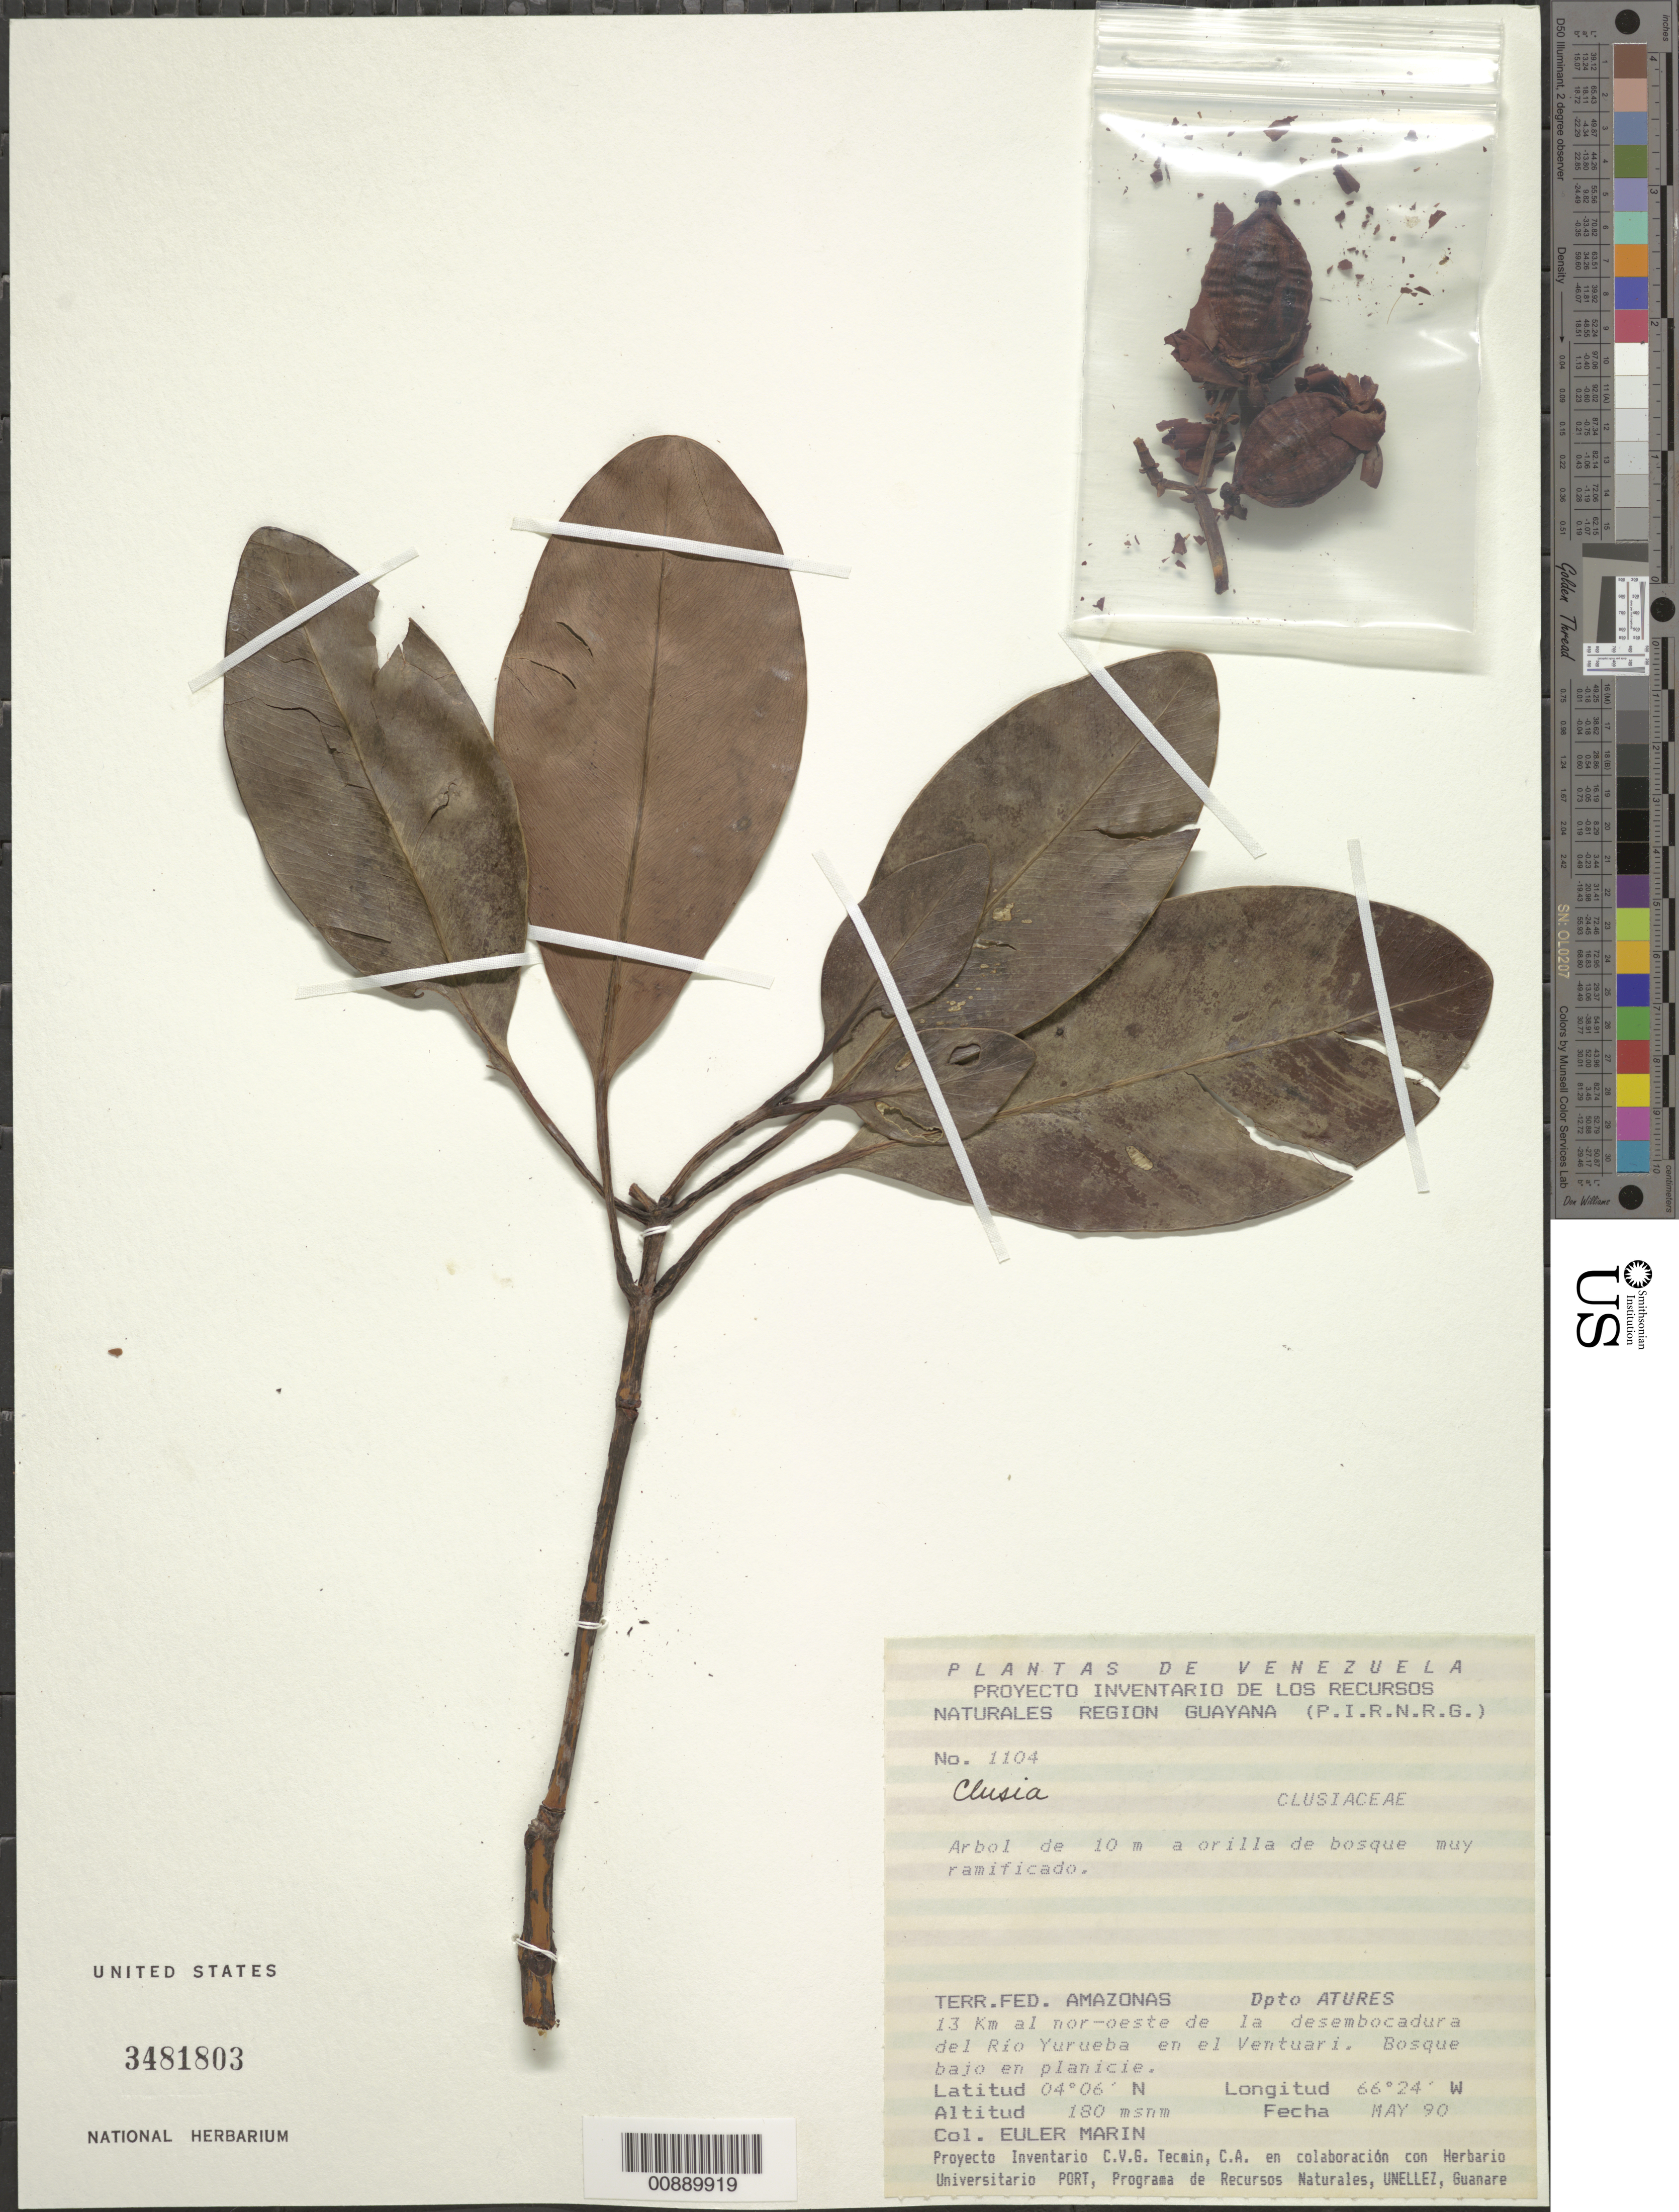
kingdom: Plantae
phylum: Tracheophyta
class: Magnoliopsida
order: Malpighiales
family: Clusiaceae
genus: Clusia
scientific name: Clusia sp.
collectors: E. Marin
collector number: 1104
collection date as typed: May-90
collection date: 1990-05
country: Venezuela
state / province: Amazonas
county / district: Atabapo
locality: Río Yurueba, 13 km al NO del desembocadura; en el Ventuari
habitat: Bosque bajo en planicie; orilla de bosque muy ramificado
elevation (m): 180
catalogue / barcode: US 3481803